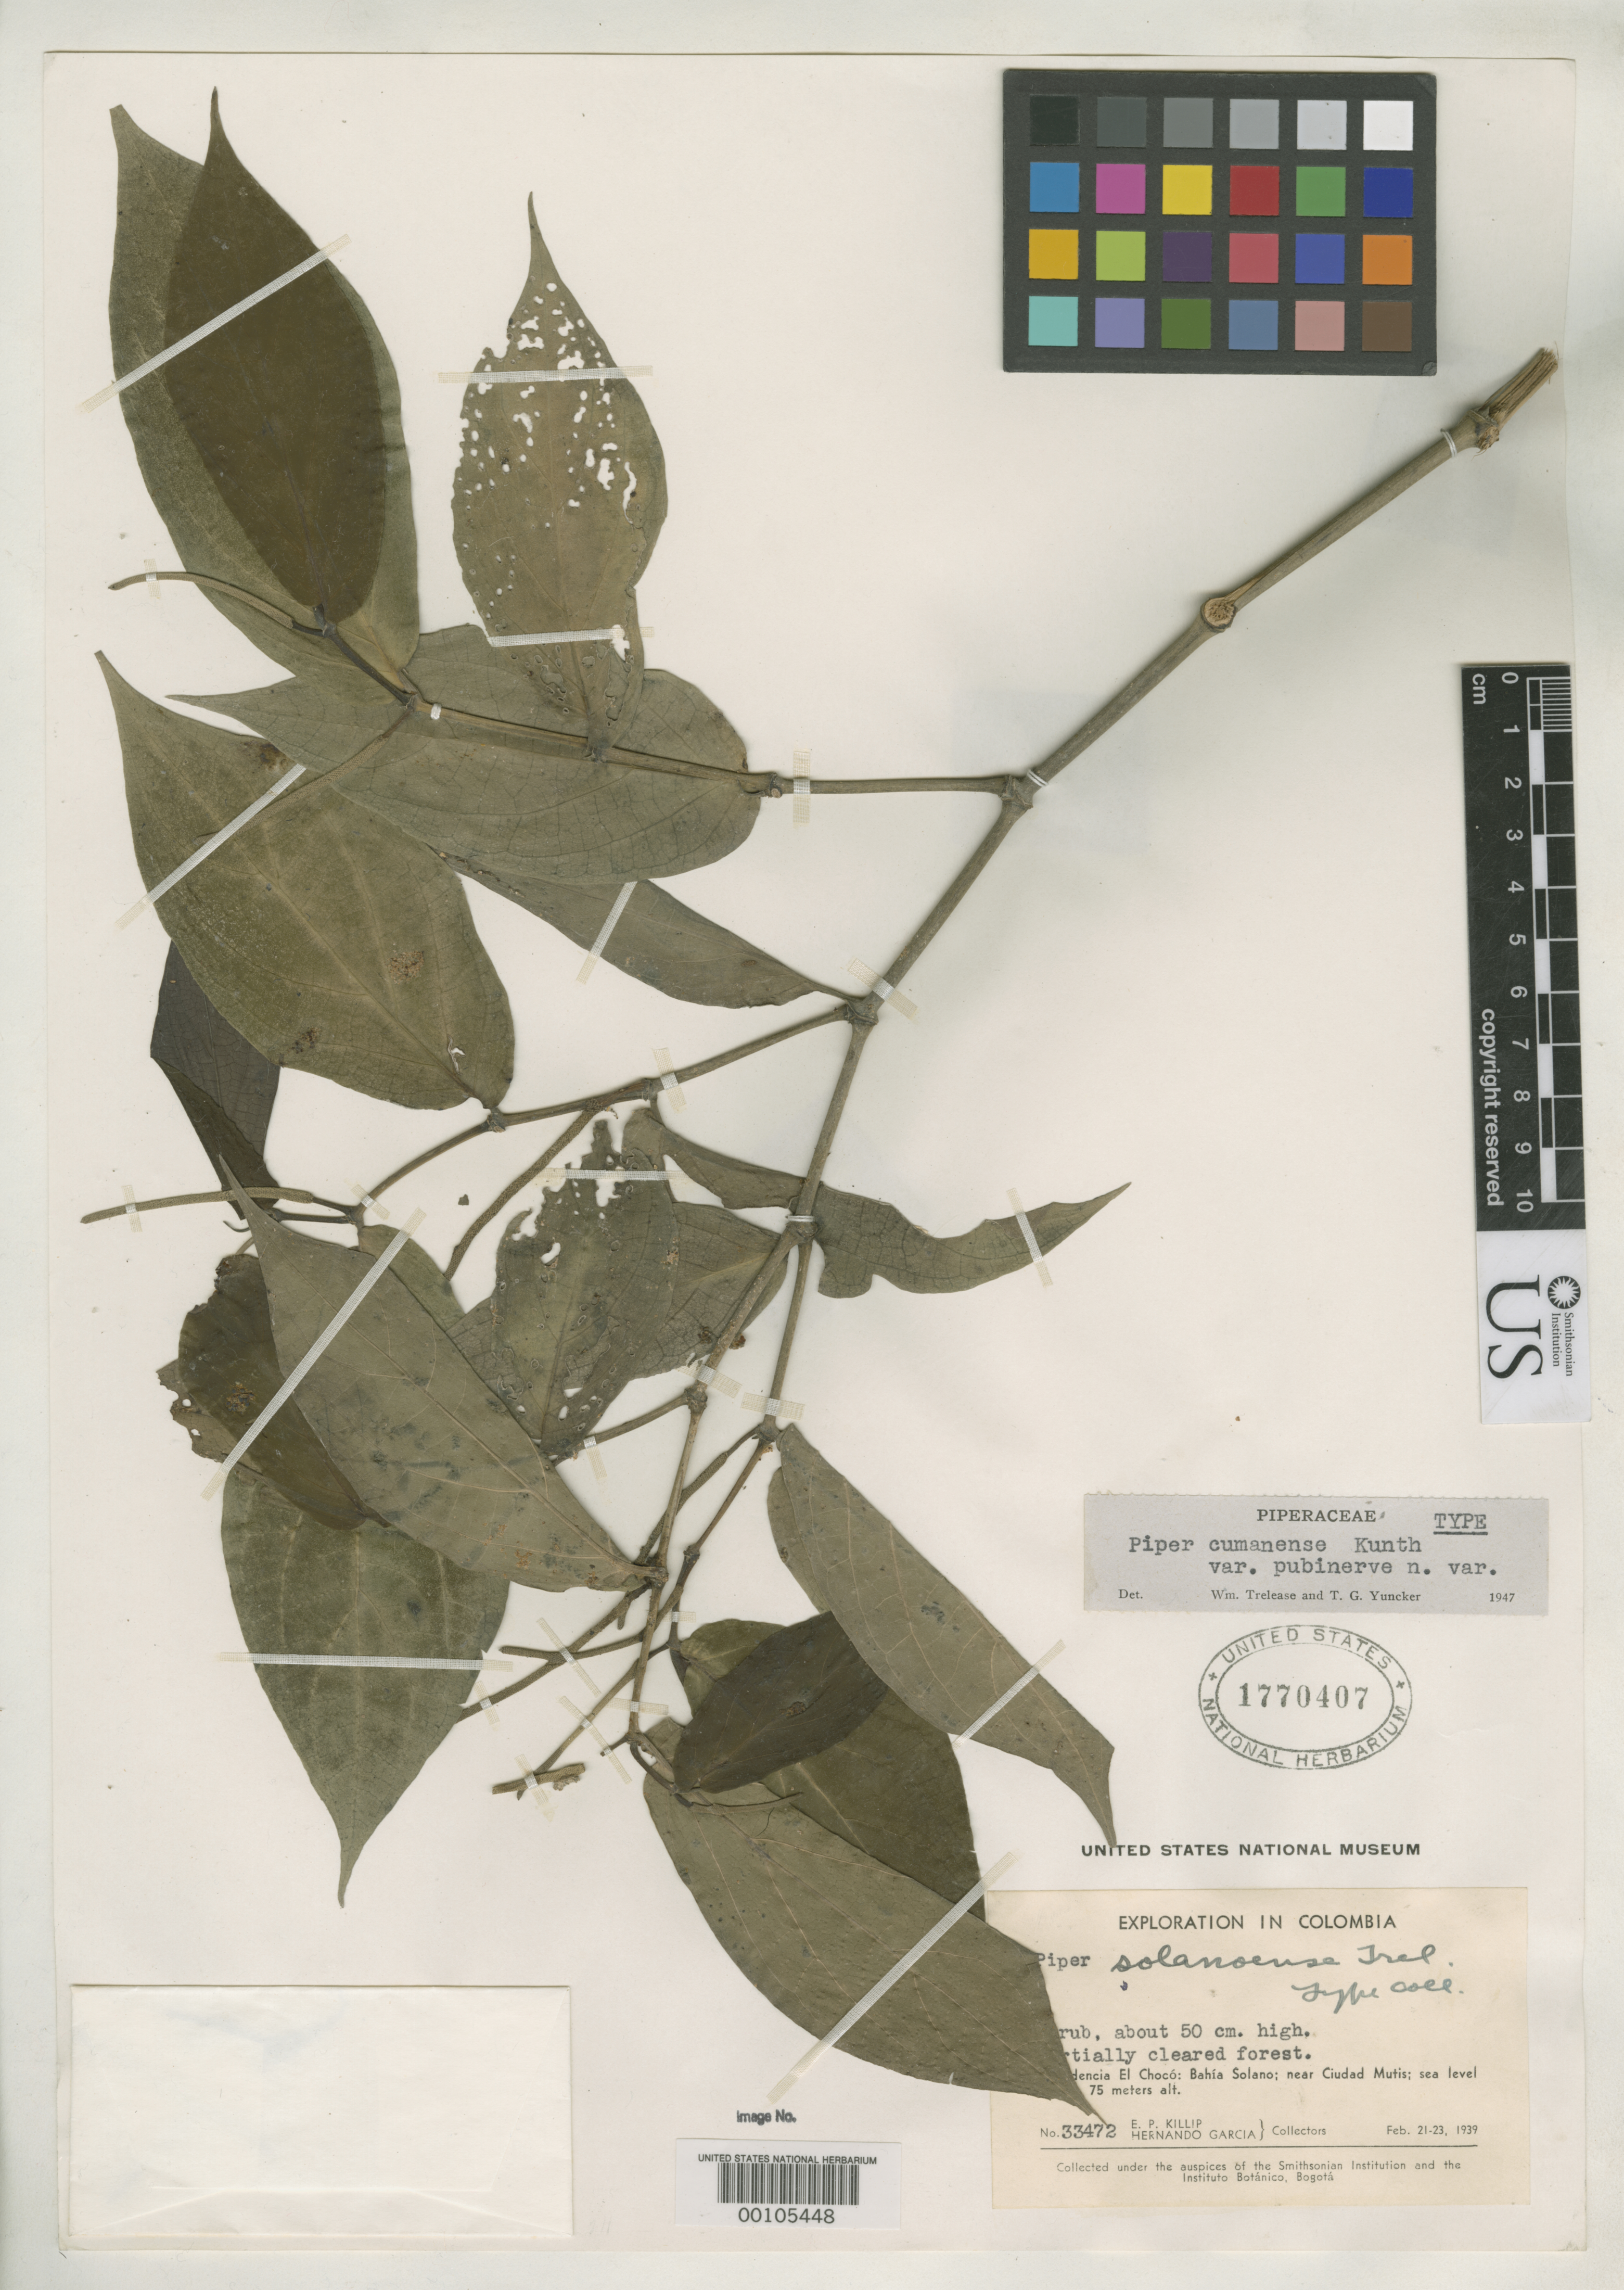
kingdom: Plantae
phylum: Tracheophyta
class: Magnoliopsida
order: Piperales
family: Piperaceae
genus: Piper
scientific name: Piper cumanense var. pubinerve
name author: Trel. & Yunck.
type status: Holotype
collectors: E. P. Killip & H. García Barriga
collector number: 33472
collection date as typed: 21 Feb 1939 to 23 Feb 1939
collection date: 1939-02-21/1939-02-23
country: Colombia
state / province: Chocó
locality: Bahia Solano, near Cuidad Mutis.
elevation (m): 0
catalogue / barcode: US 1770407